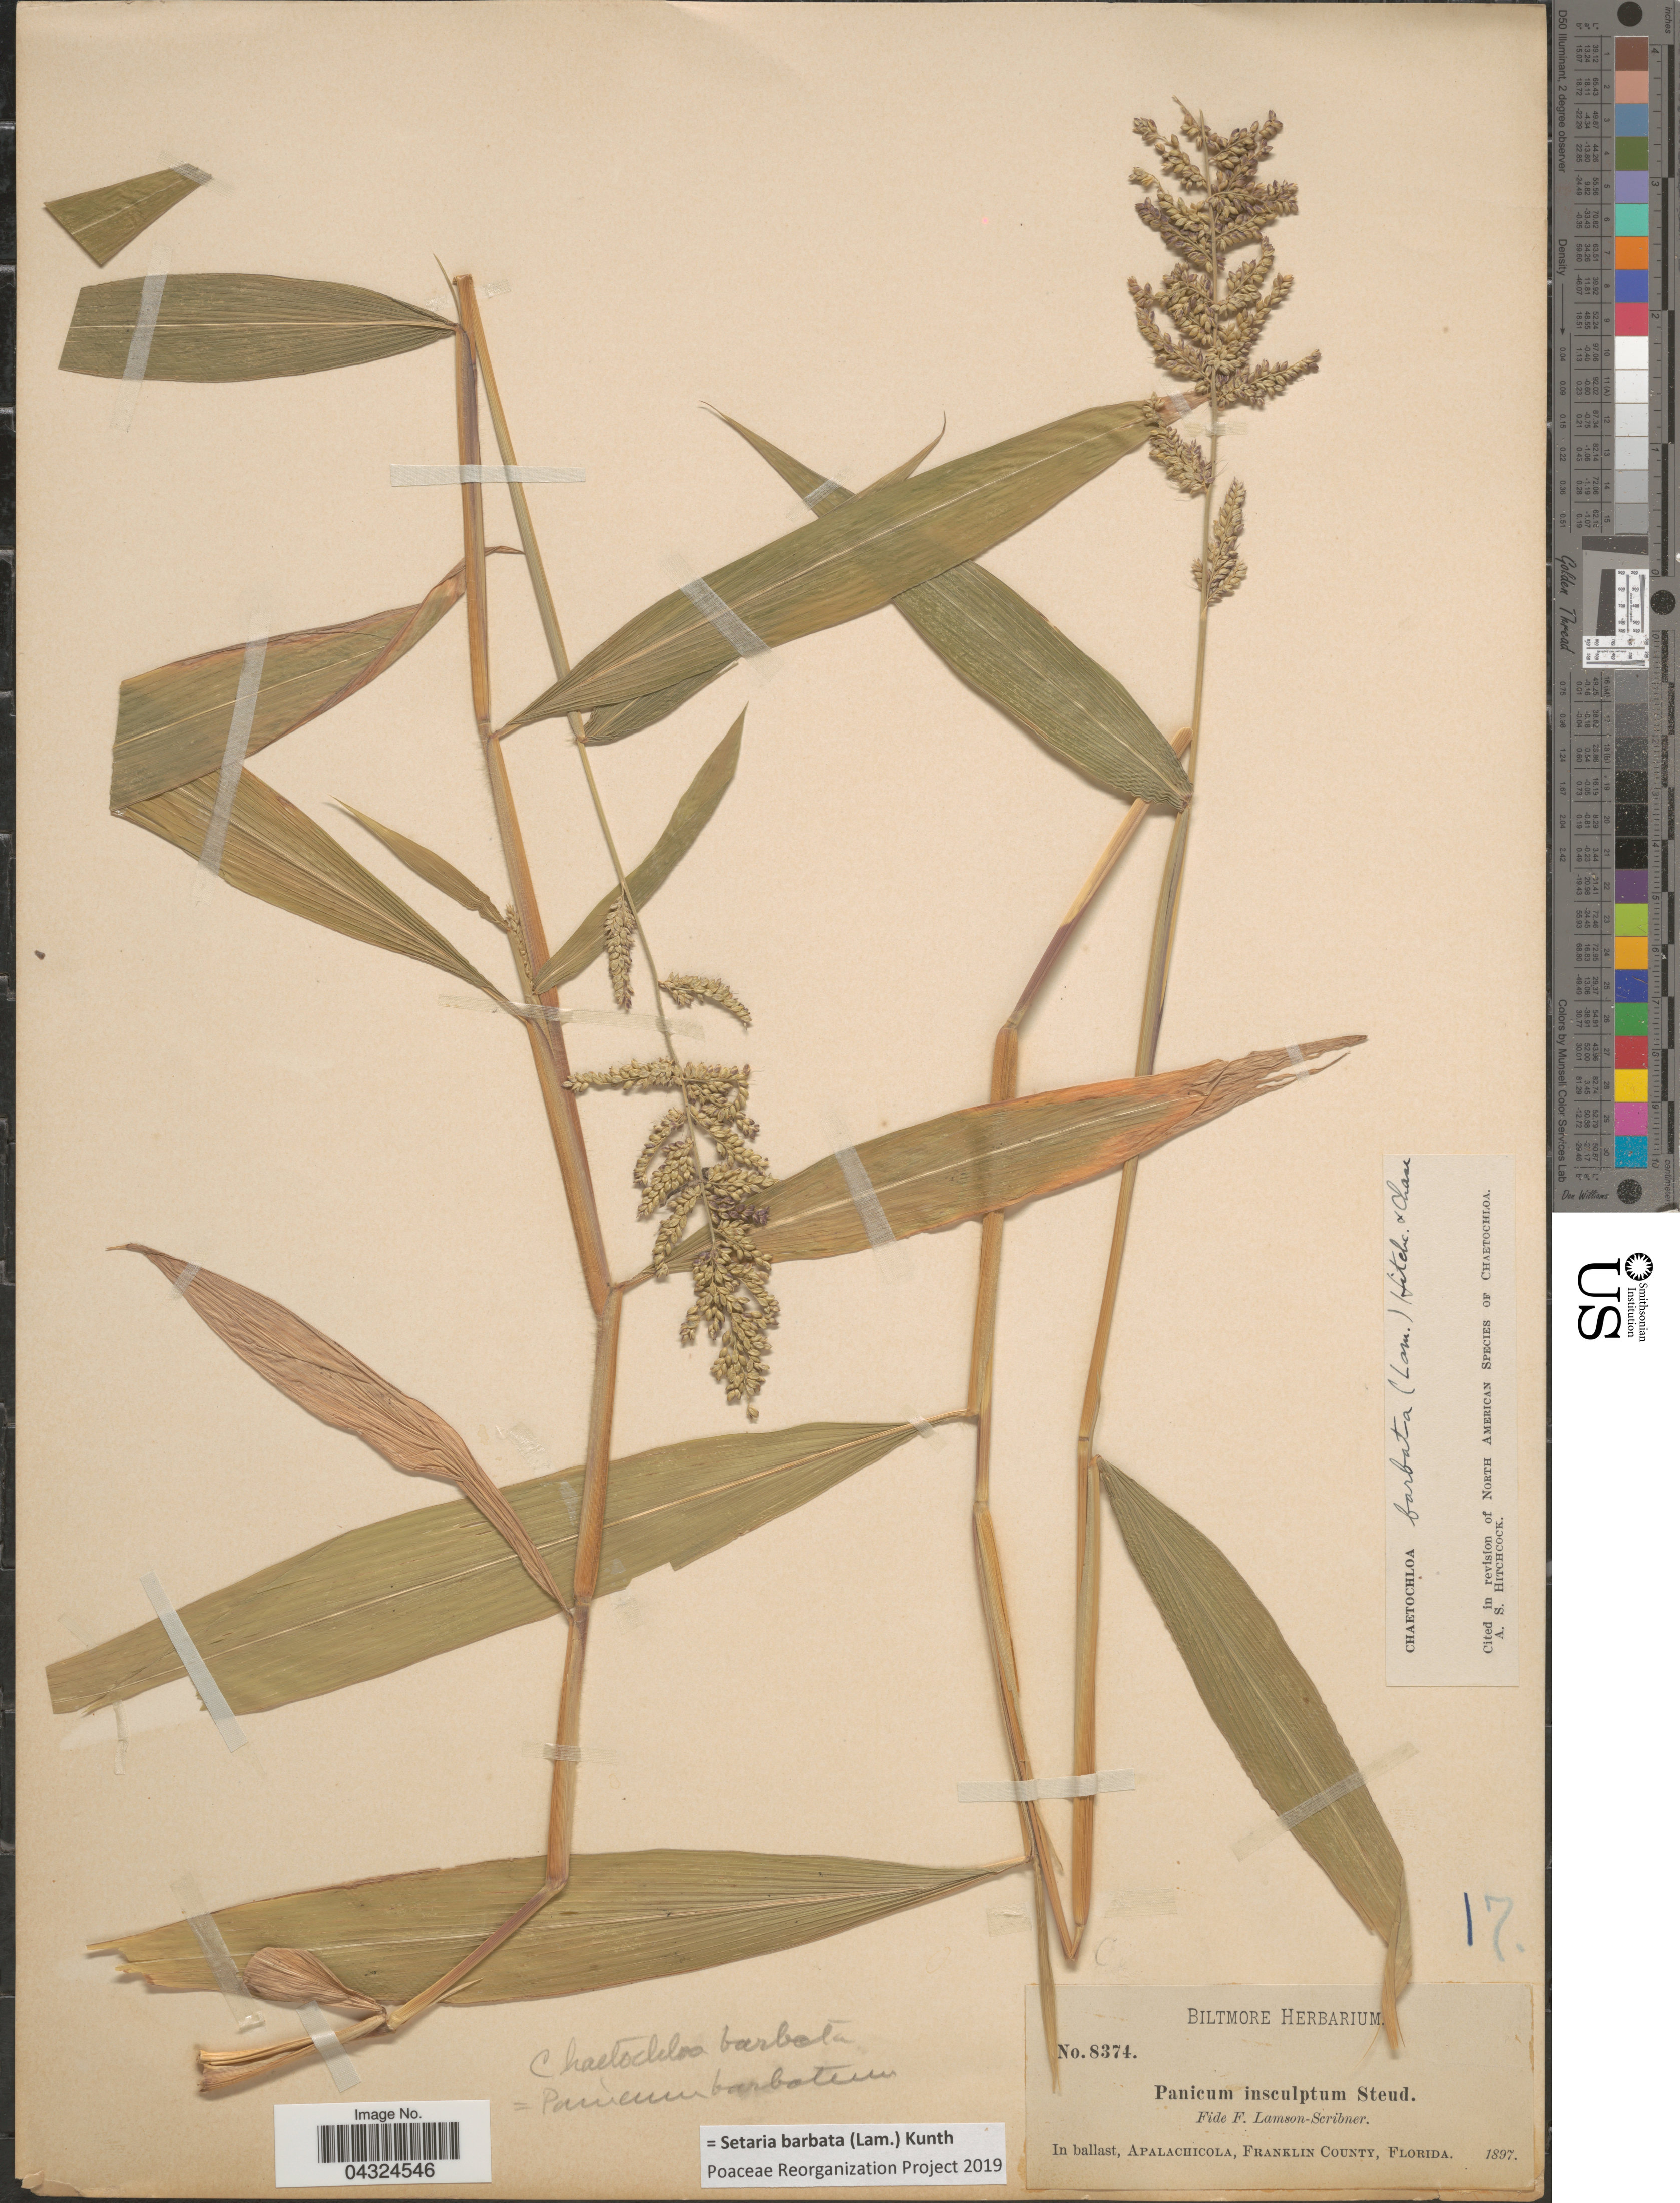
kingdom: Plantae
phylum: Tracheophyta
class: Liliopsida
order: Poales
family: Poaceae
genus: Setaria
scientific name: Setaria barbata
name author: (Lam.) Kunth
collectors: ex herb. Biltmore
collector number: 8374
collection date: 1897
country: United States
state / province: Florida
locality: In ballast, Apalachicola, Franklin County.